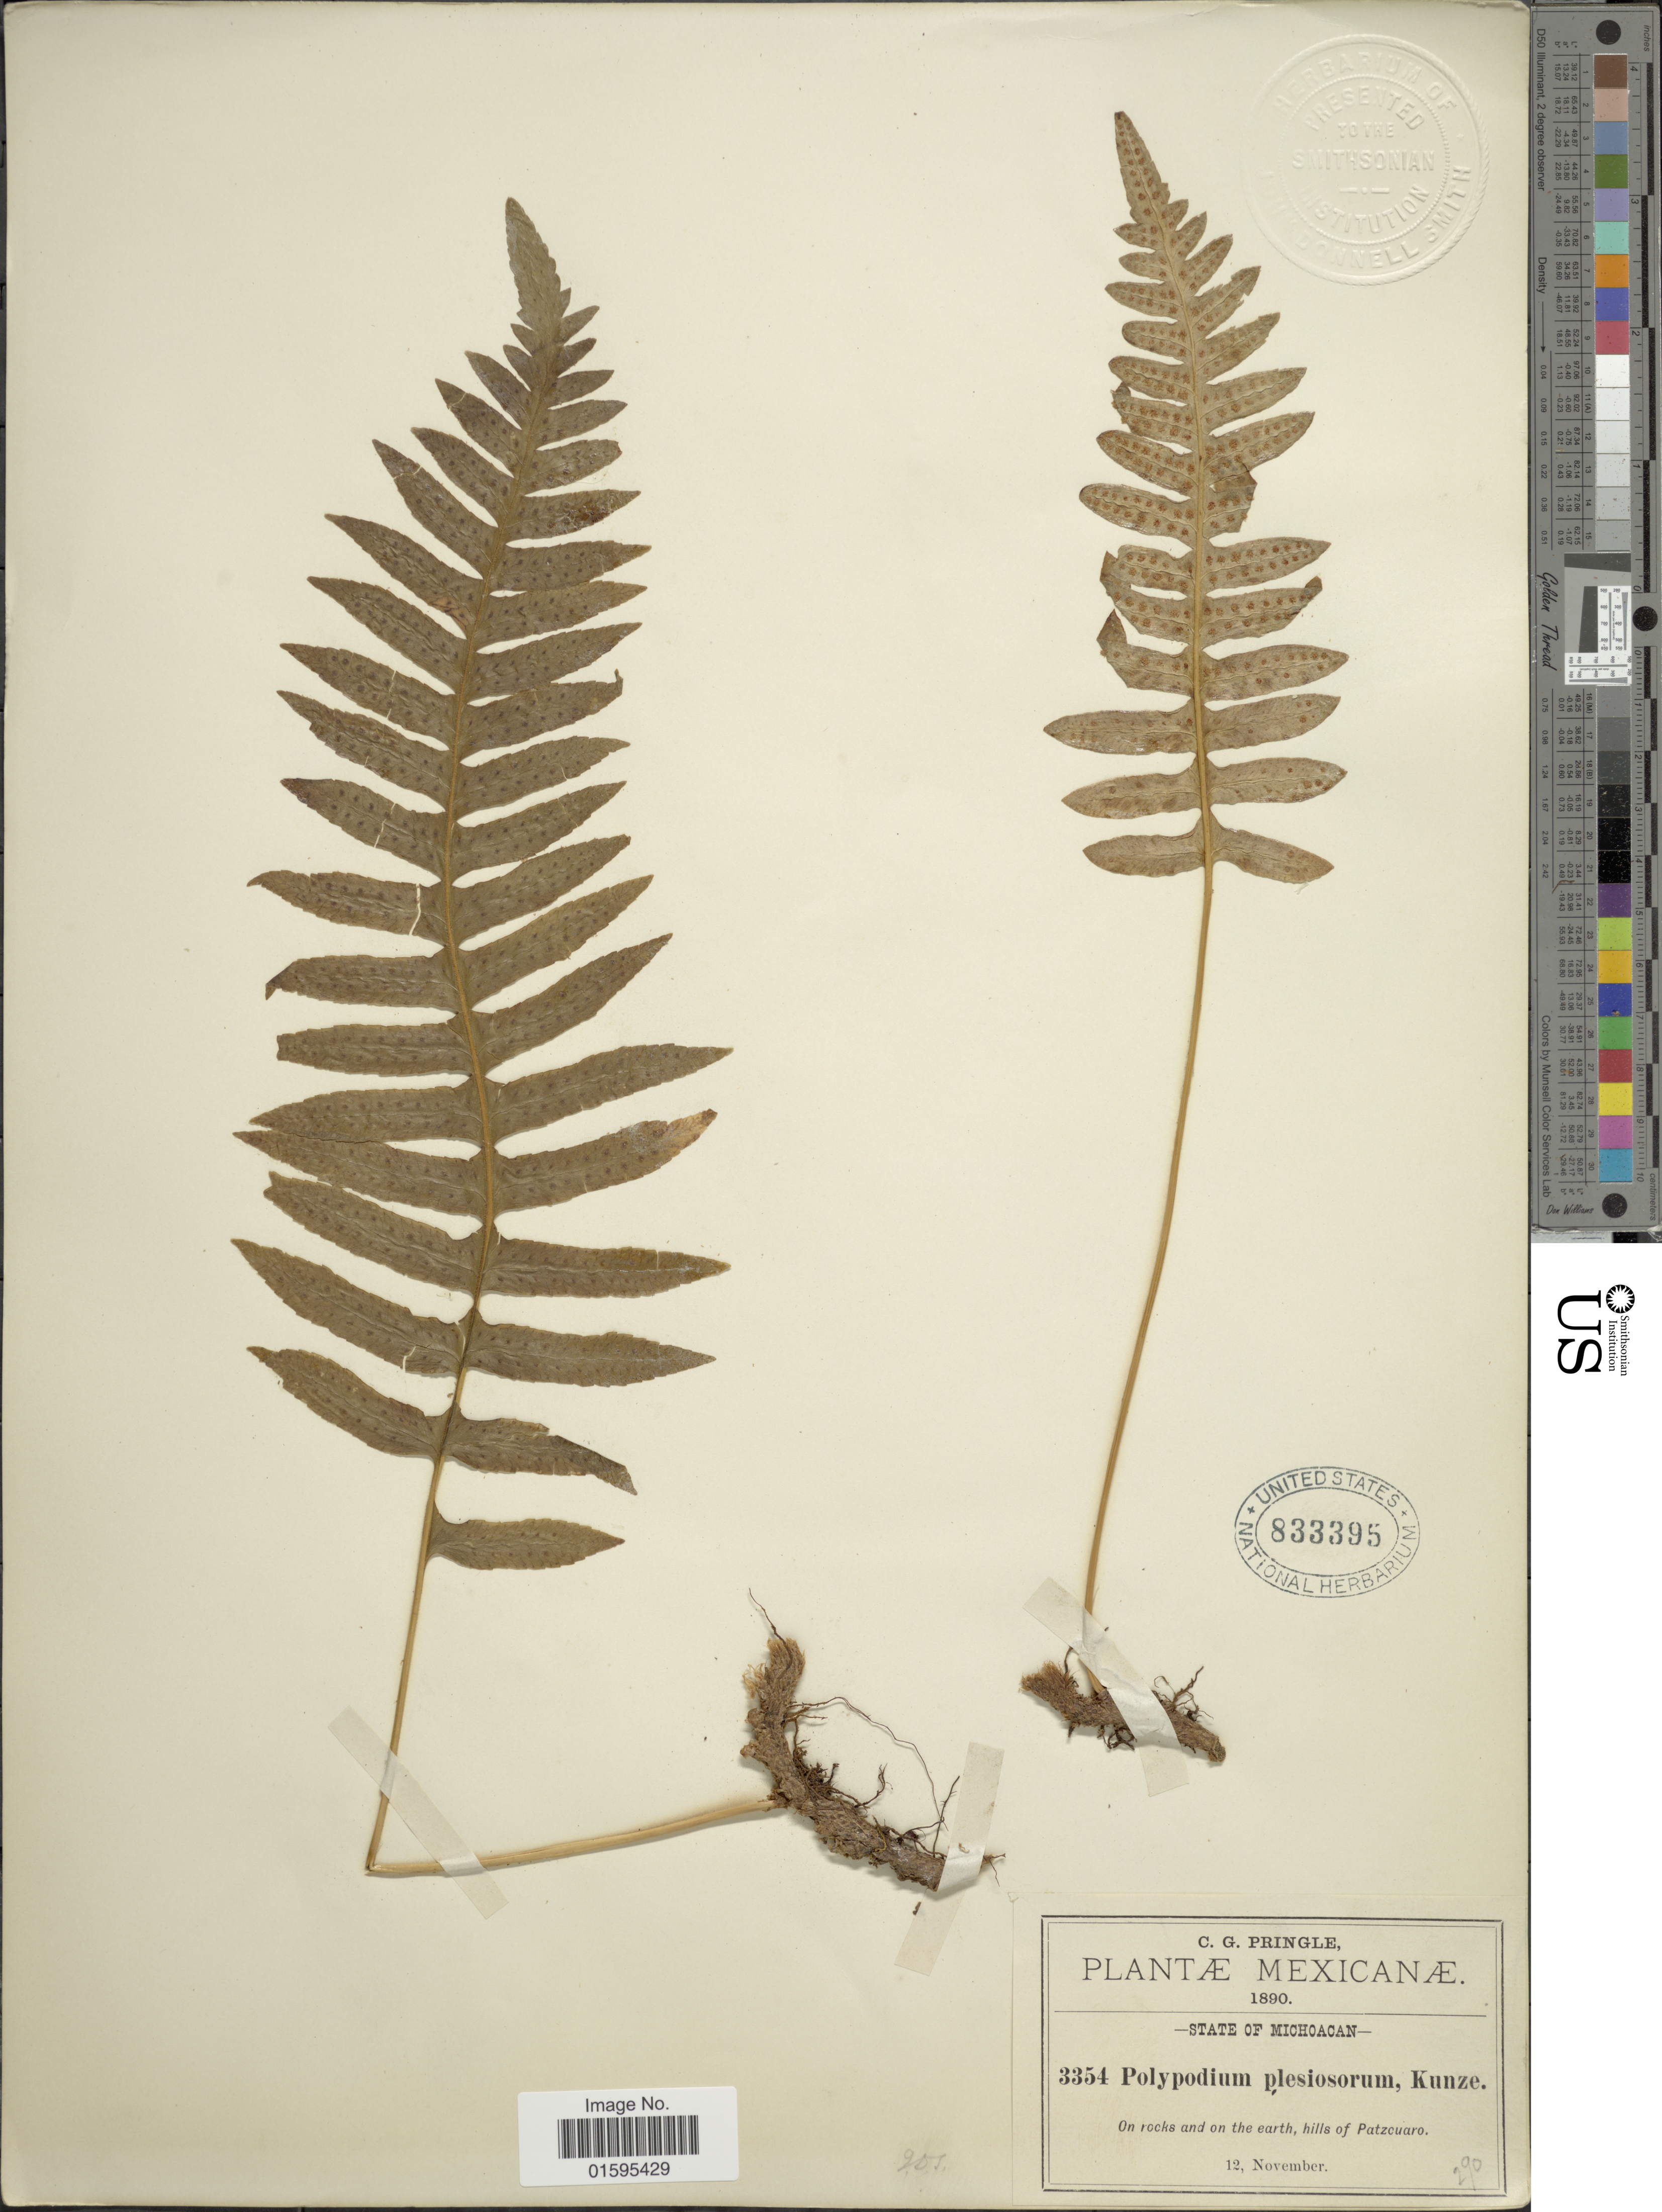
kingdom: Plantae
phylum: Tracheophyta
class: Polypodiopsida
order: Polypodiales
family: Polypodiaceae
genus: Polypodium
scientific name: Polypodium plesiosorum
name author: Kunze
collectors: C. G. Pringle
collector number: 3354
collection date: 1890-11-12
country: Mexico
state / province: Michoacán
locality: On rocks and on the earth, hills of Patzcuaro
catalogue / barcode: US 833395